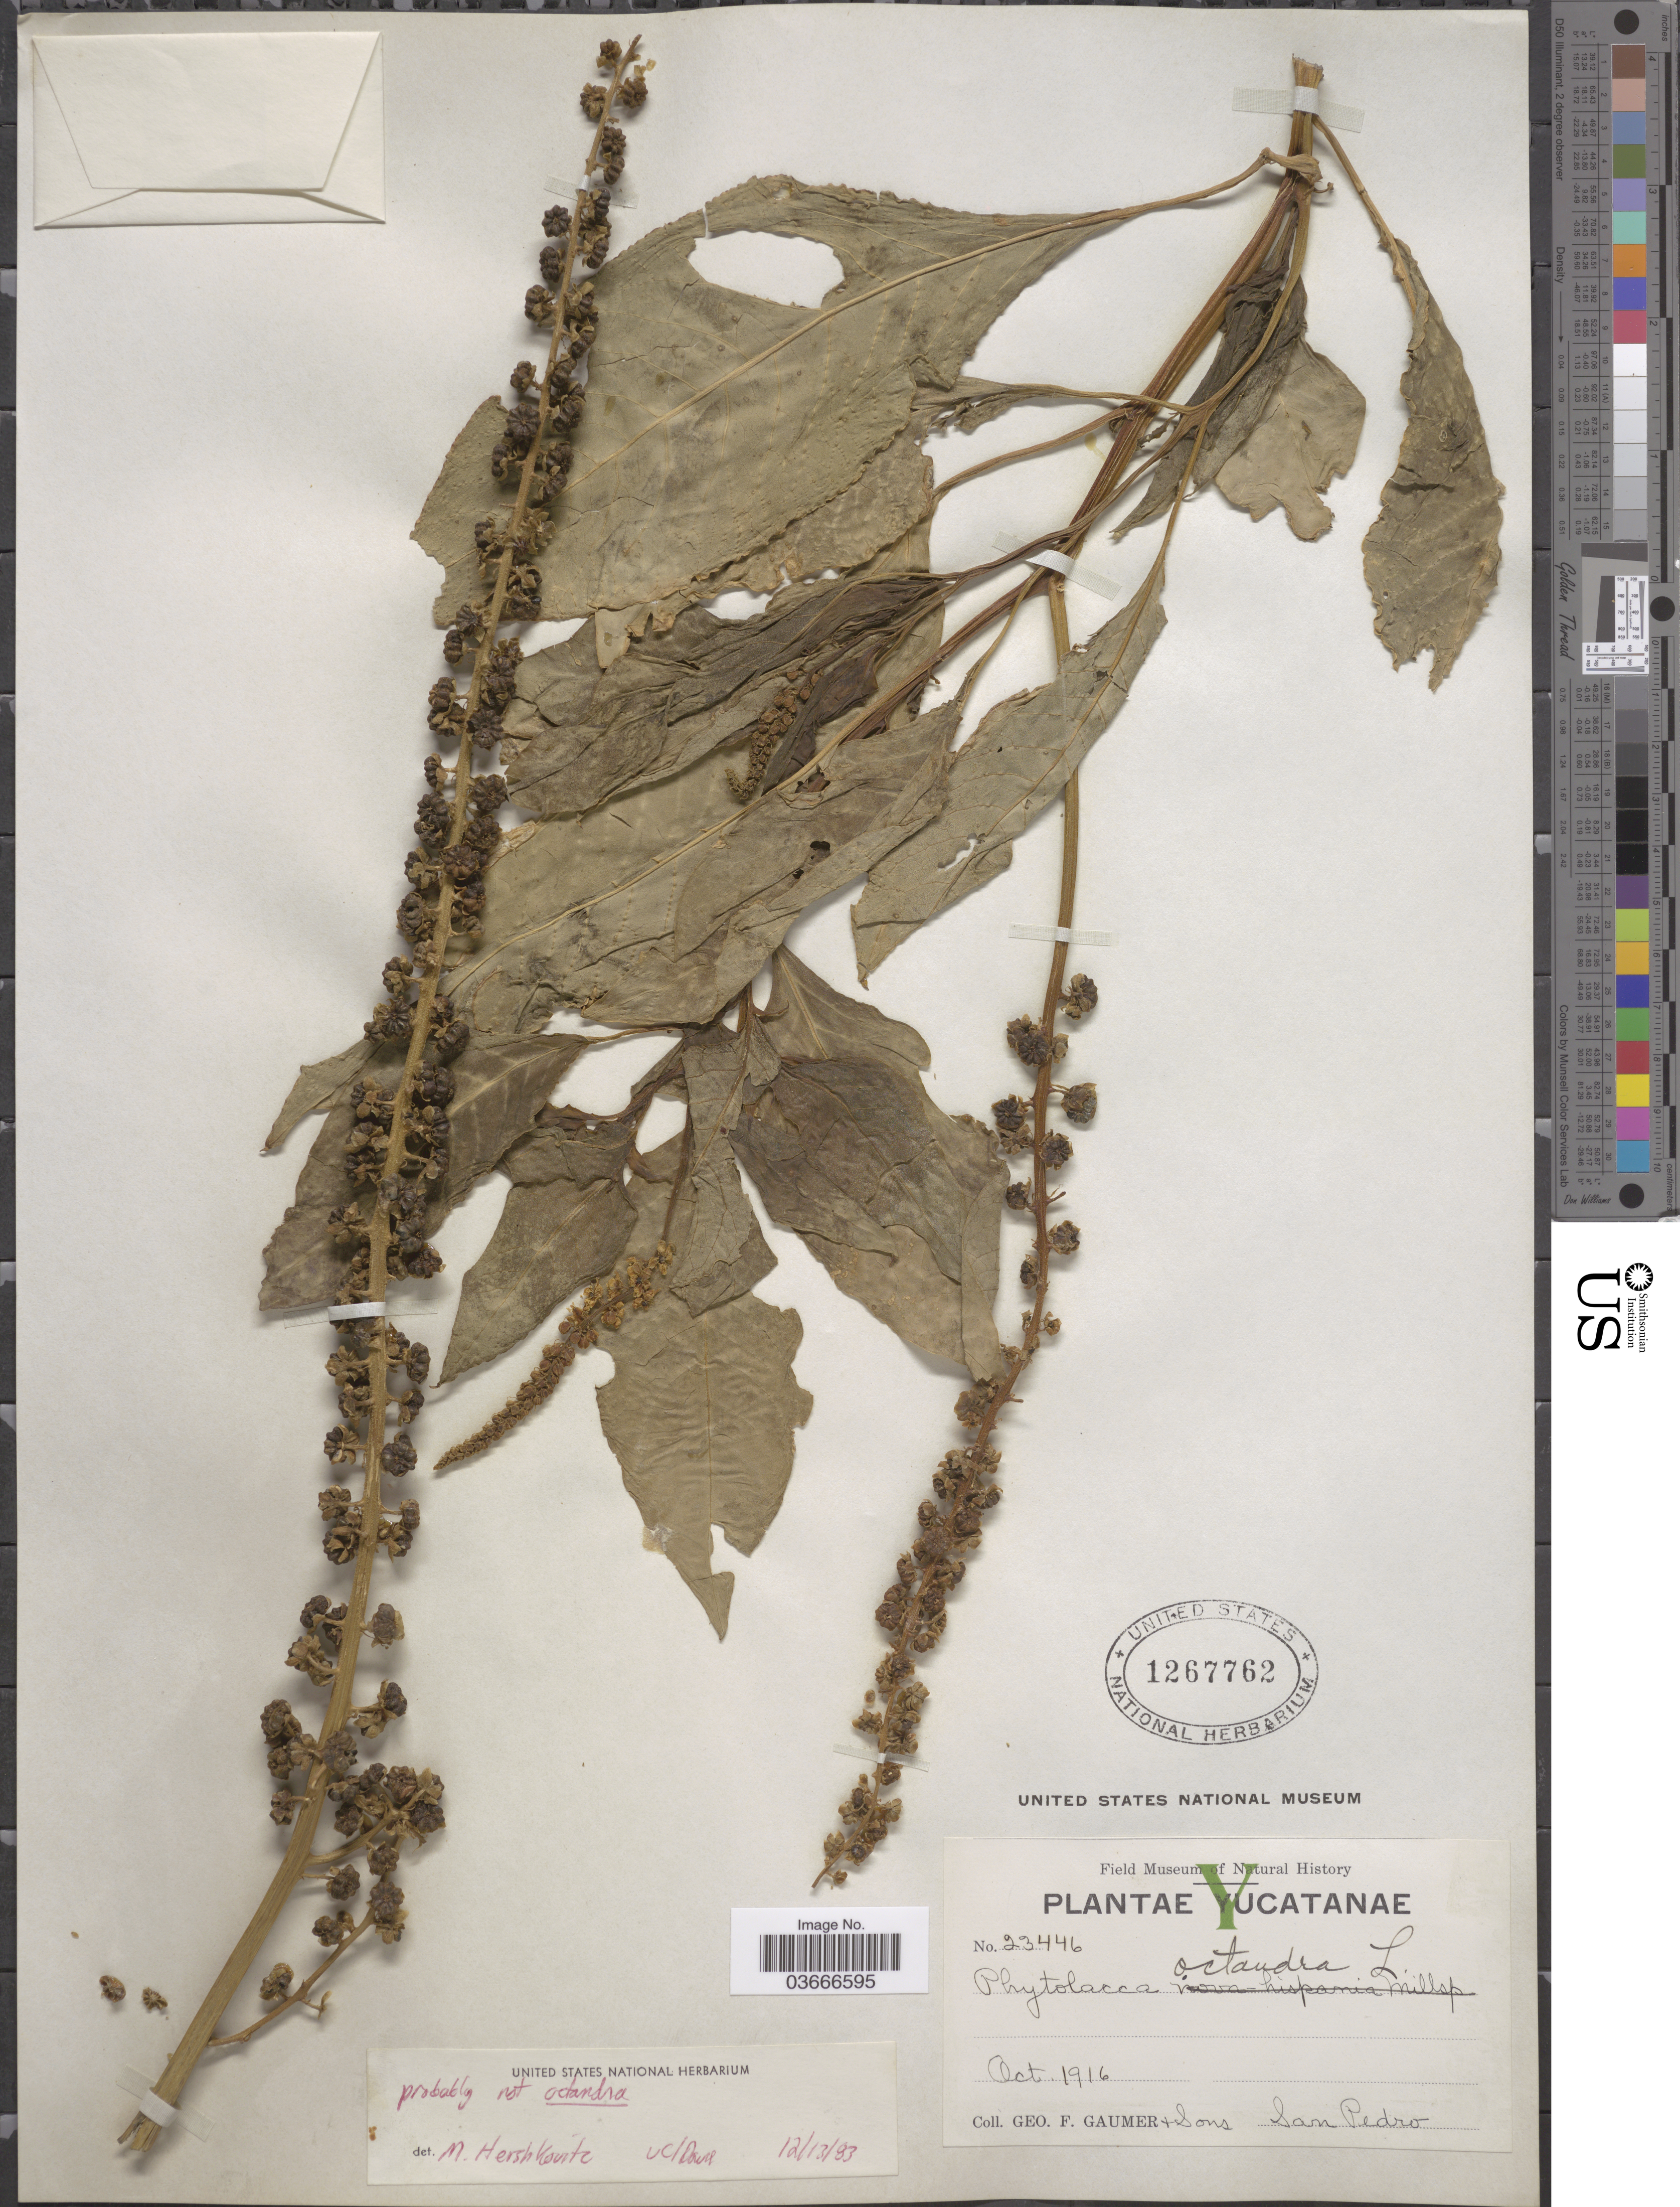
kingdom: Plantae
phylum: Tracheophyta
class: Magnoliopsida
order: Caryophyllales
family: Phytolaccaceae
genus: Phytolacca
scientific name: Phytolacca octandra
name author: L.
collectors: G. F. Gaumer & Sons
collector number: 23446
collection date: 1916-10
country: Mexico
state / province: Yucatán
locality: San Pedro.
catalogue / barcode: US 1267762